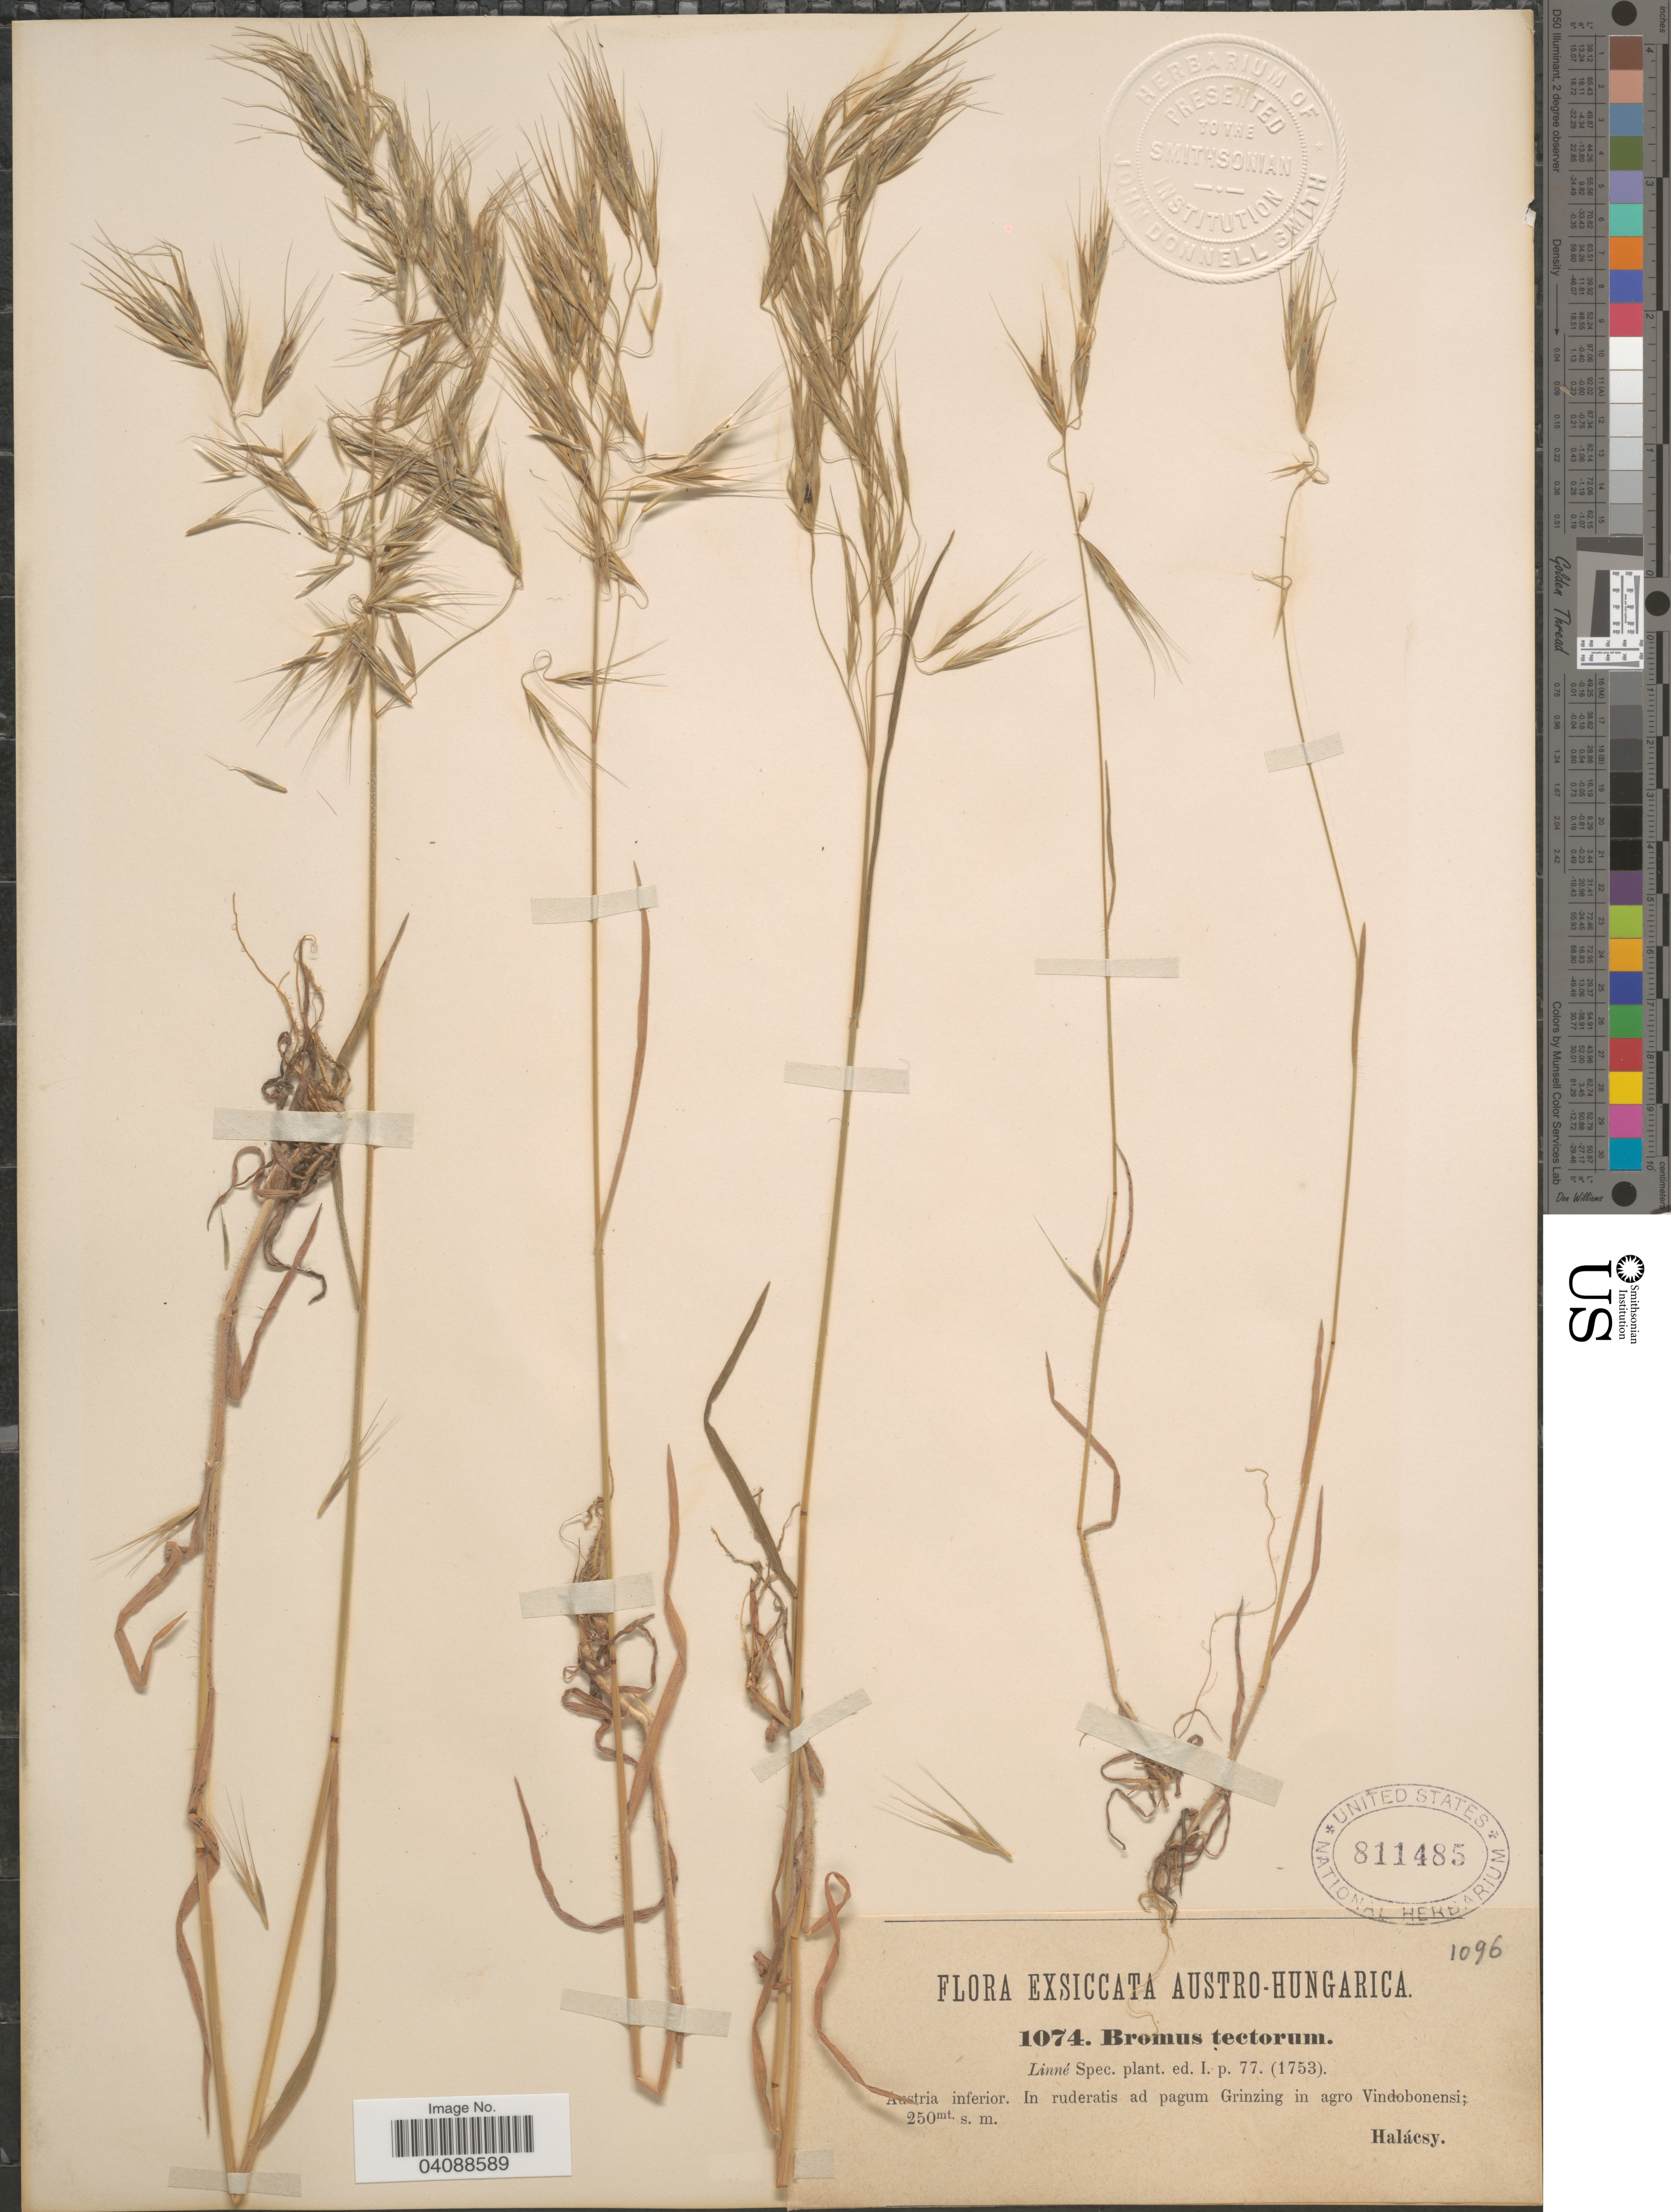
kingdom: Plantae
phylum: Tracheophyta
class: Liliopsida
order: Poales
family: Poaceae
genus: Bromus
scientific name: Bromus tectorum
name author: L.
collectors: -- Halacsy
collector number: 1074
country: Austria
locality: Austro-Hungarica. Austria inferior. In ruderatis ad pagum Grinzing in agro Vindobonensi.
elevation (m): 250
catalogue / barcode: US 811485